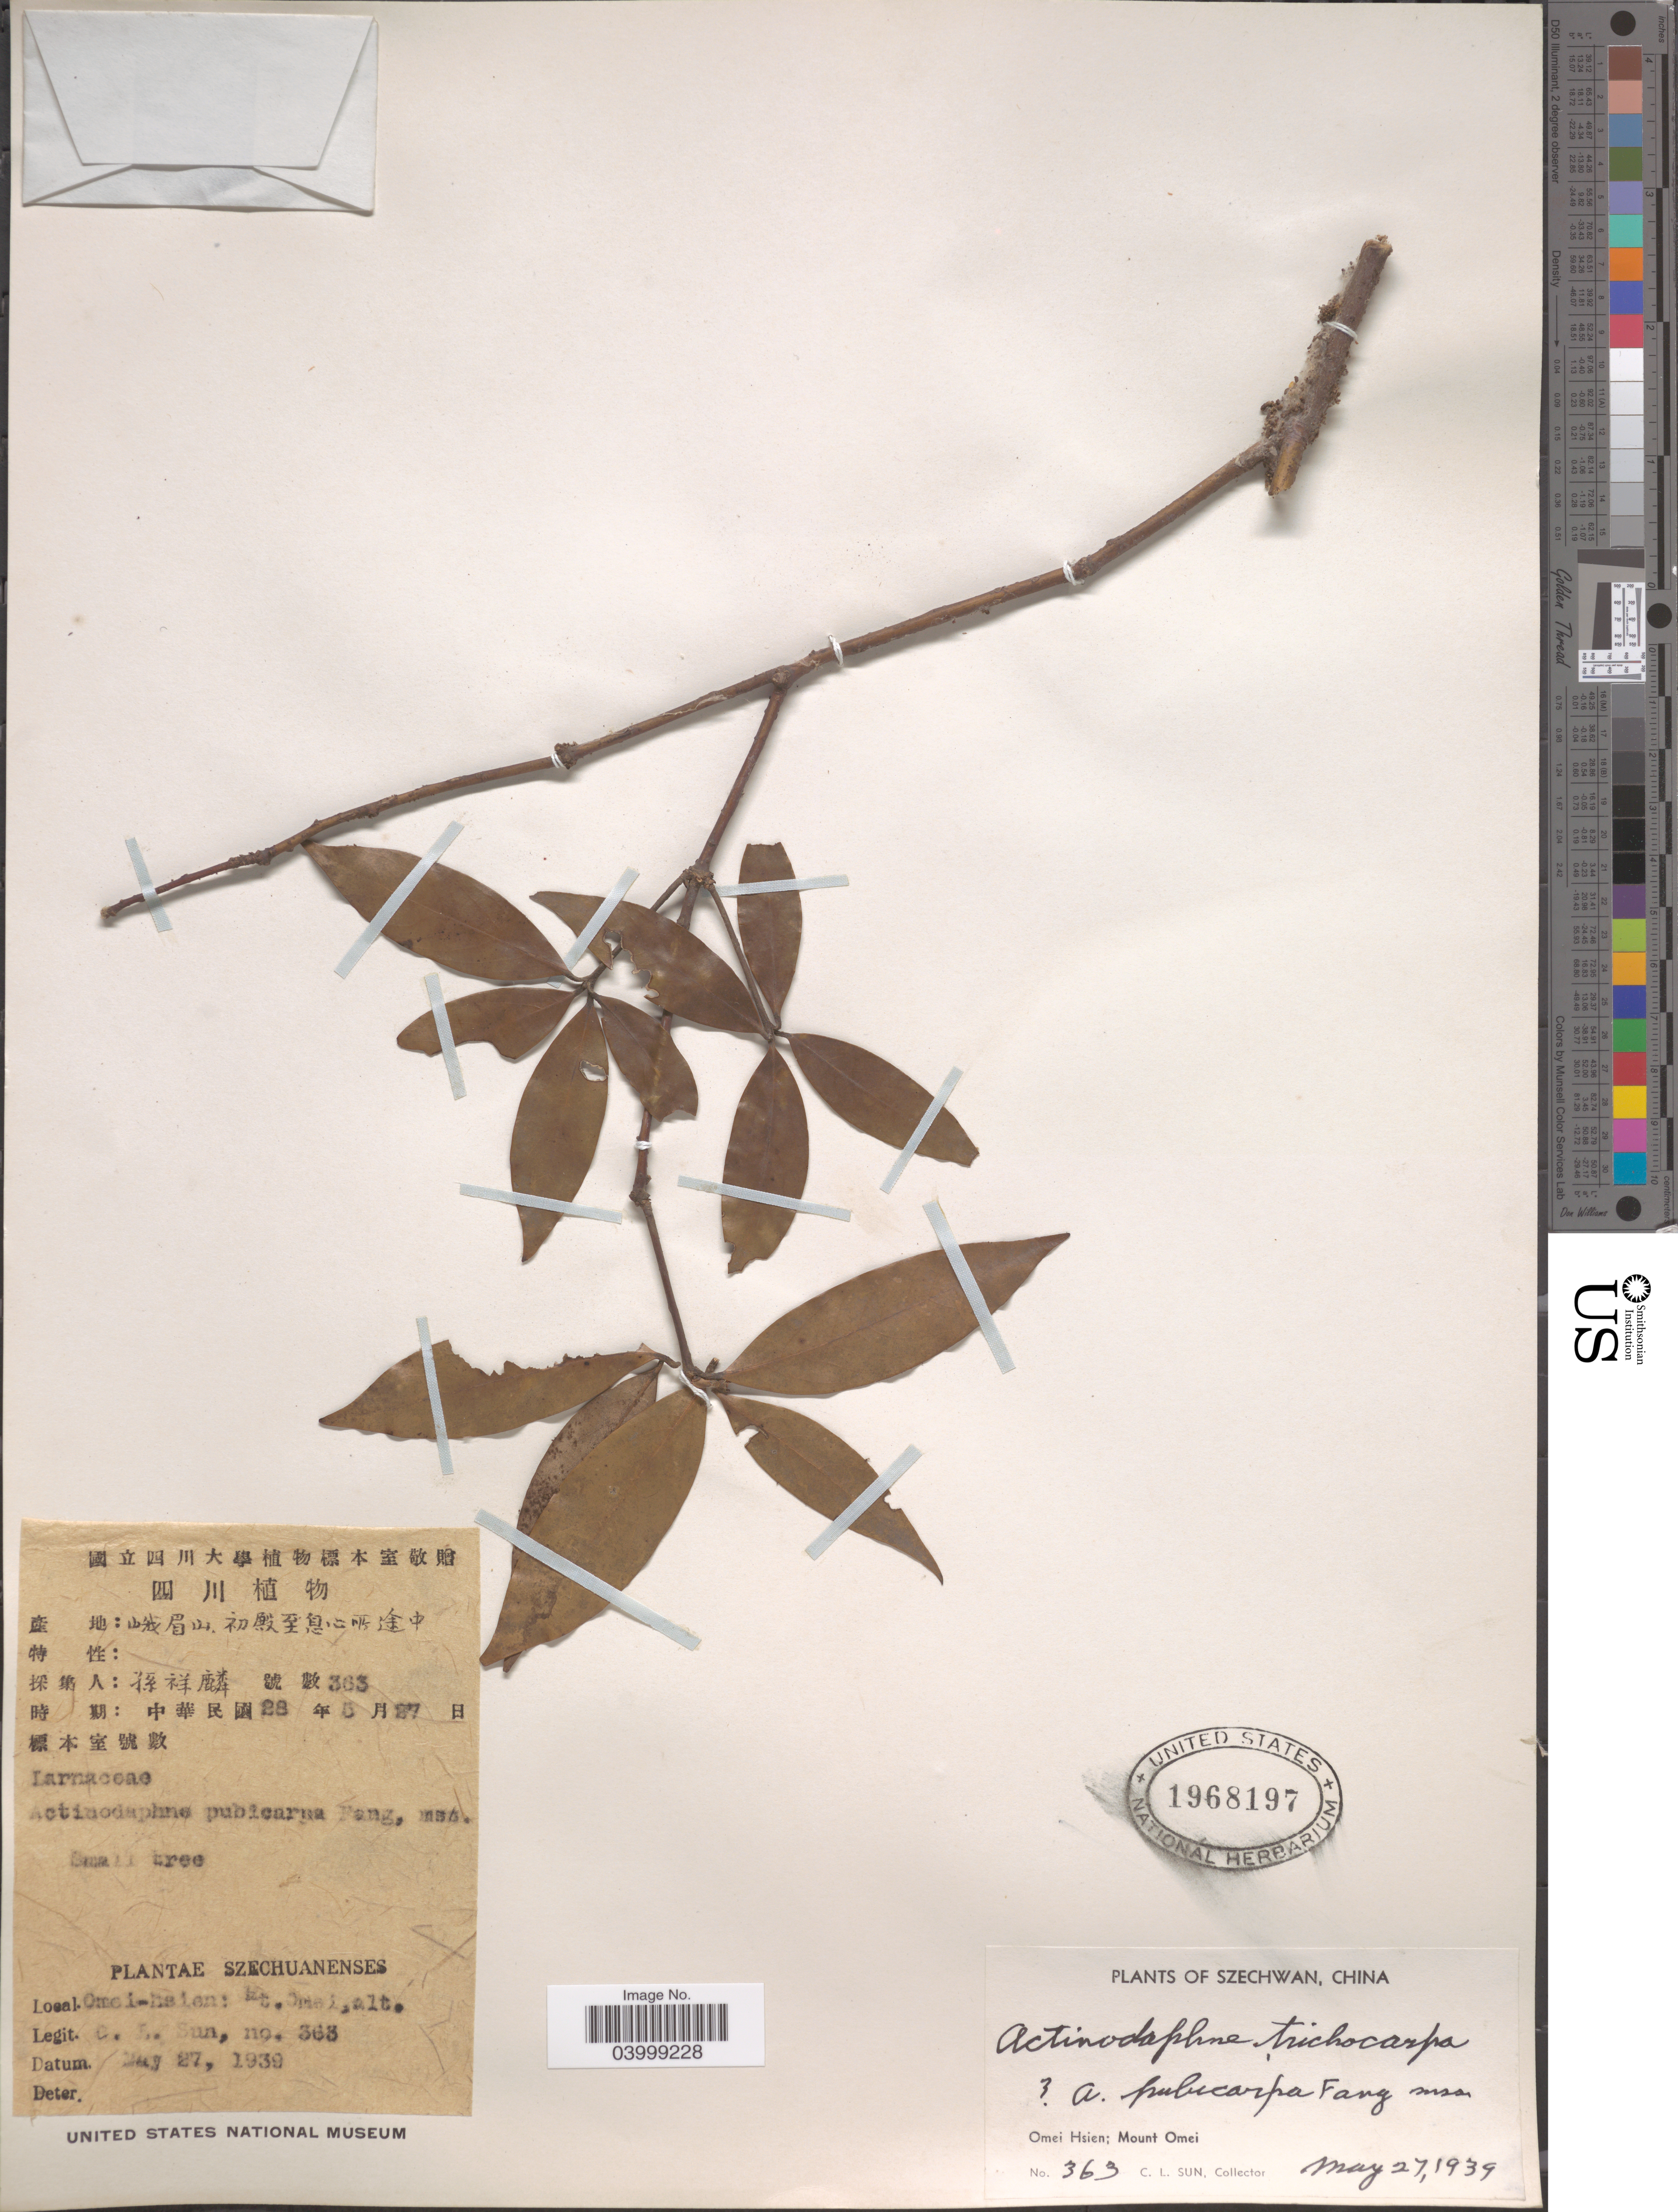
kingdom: Plantae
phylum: Tracheophyta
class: Magnoliopsida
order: Laurales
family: Lauraceae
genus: Actinodaphne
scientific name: Actinodaphne trichocarpa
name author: C.K. Allen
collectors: C. Sun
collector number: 363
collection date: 1939-05-27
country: China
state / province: Sichuan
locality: Sechwan. Omei Hsien; Mount Omei.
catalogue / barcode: US 1968197